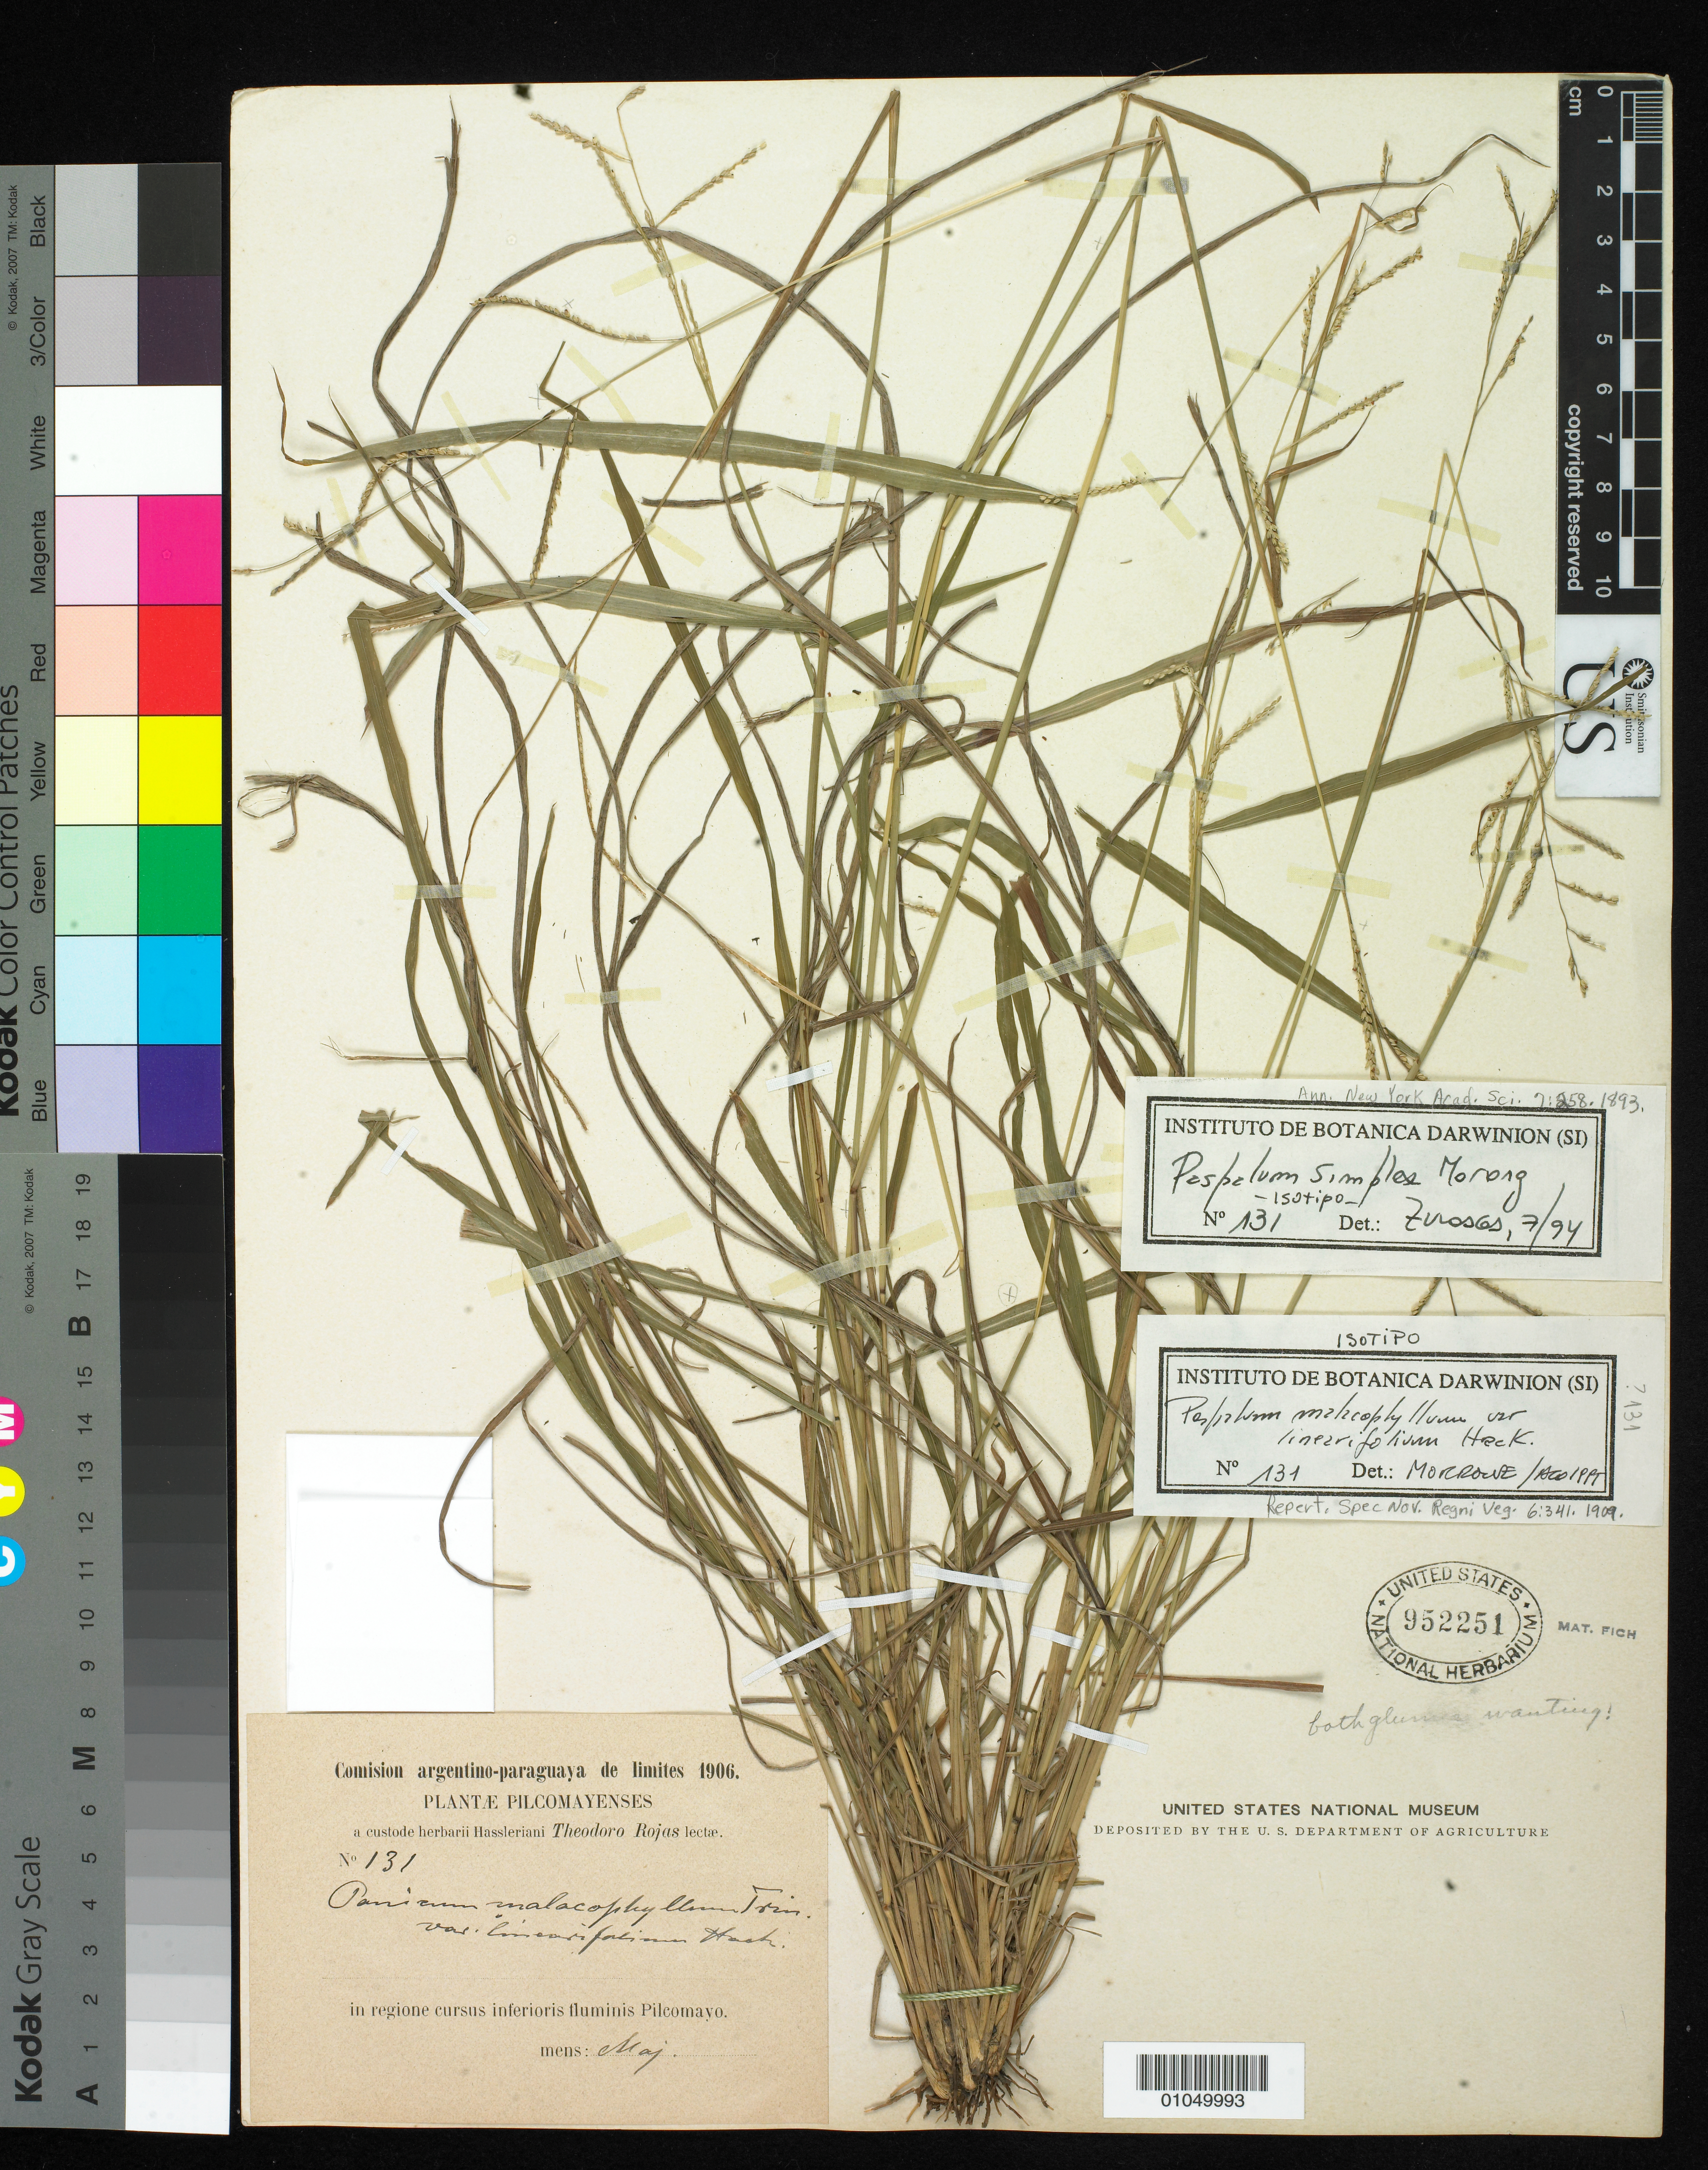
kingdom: Plantae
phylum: Tracheophyta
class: Liliopsida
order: Poales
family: Poaceae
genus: Paspalum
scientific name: Paspalum malacophyllum var. linearifolium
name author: Hack.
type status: Isolectotype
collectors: T. Rojas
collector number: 131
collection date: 1906-05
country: Paraguay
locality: In regione cursus inferioris fluminis Pilcomayo.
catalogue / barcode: US 952251